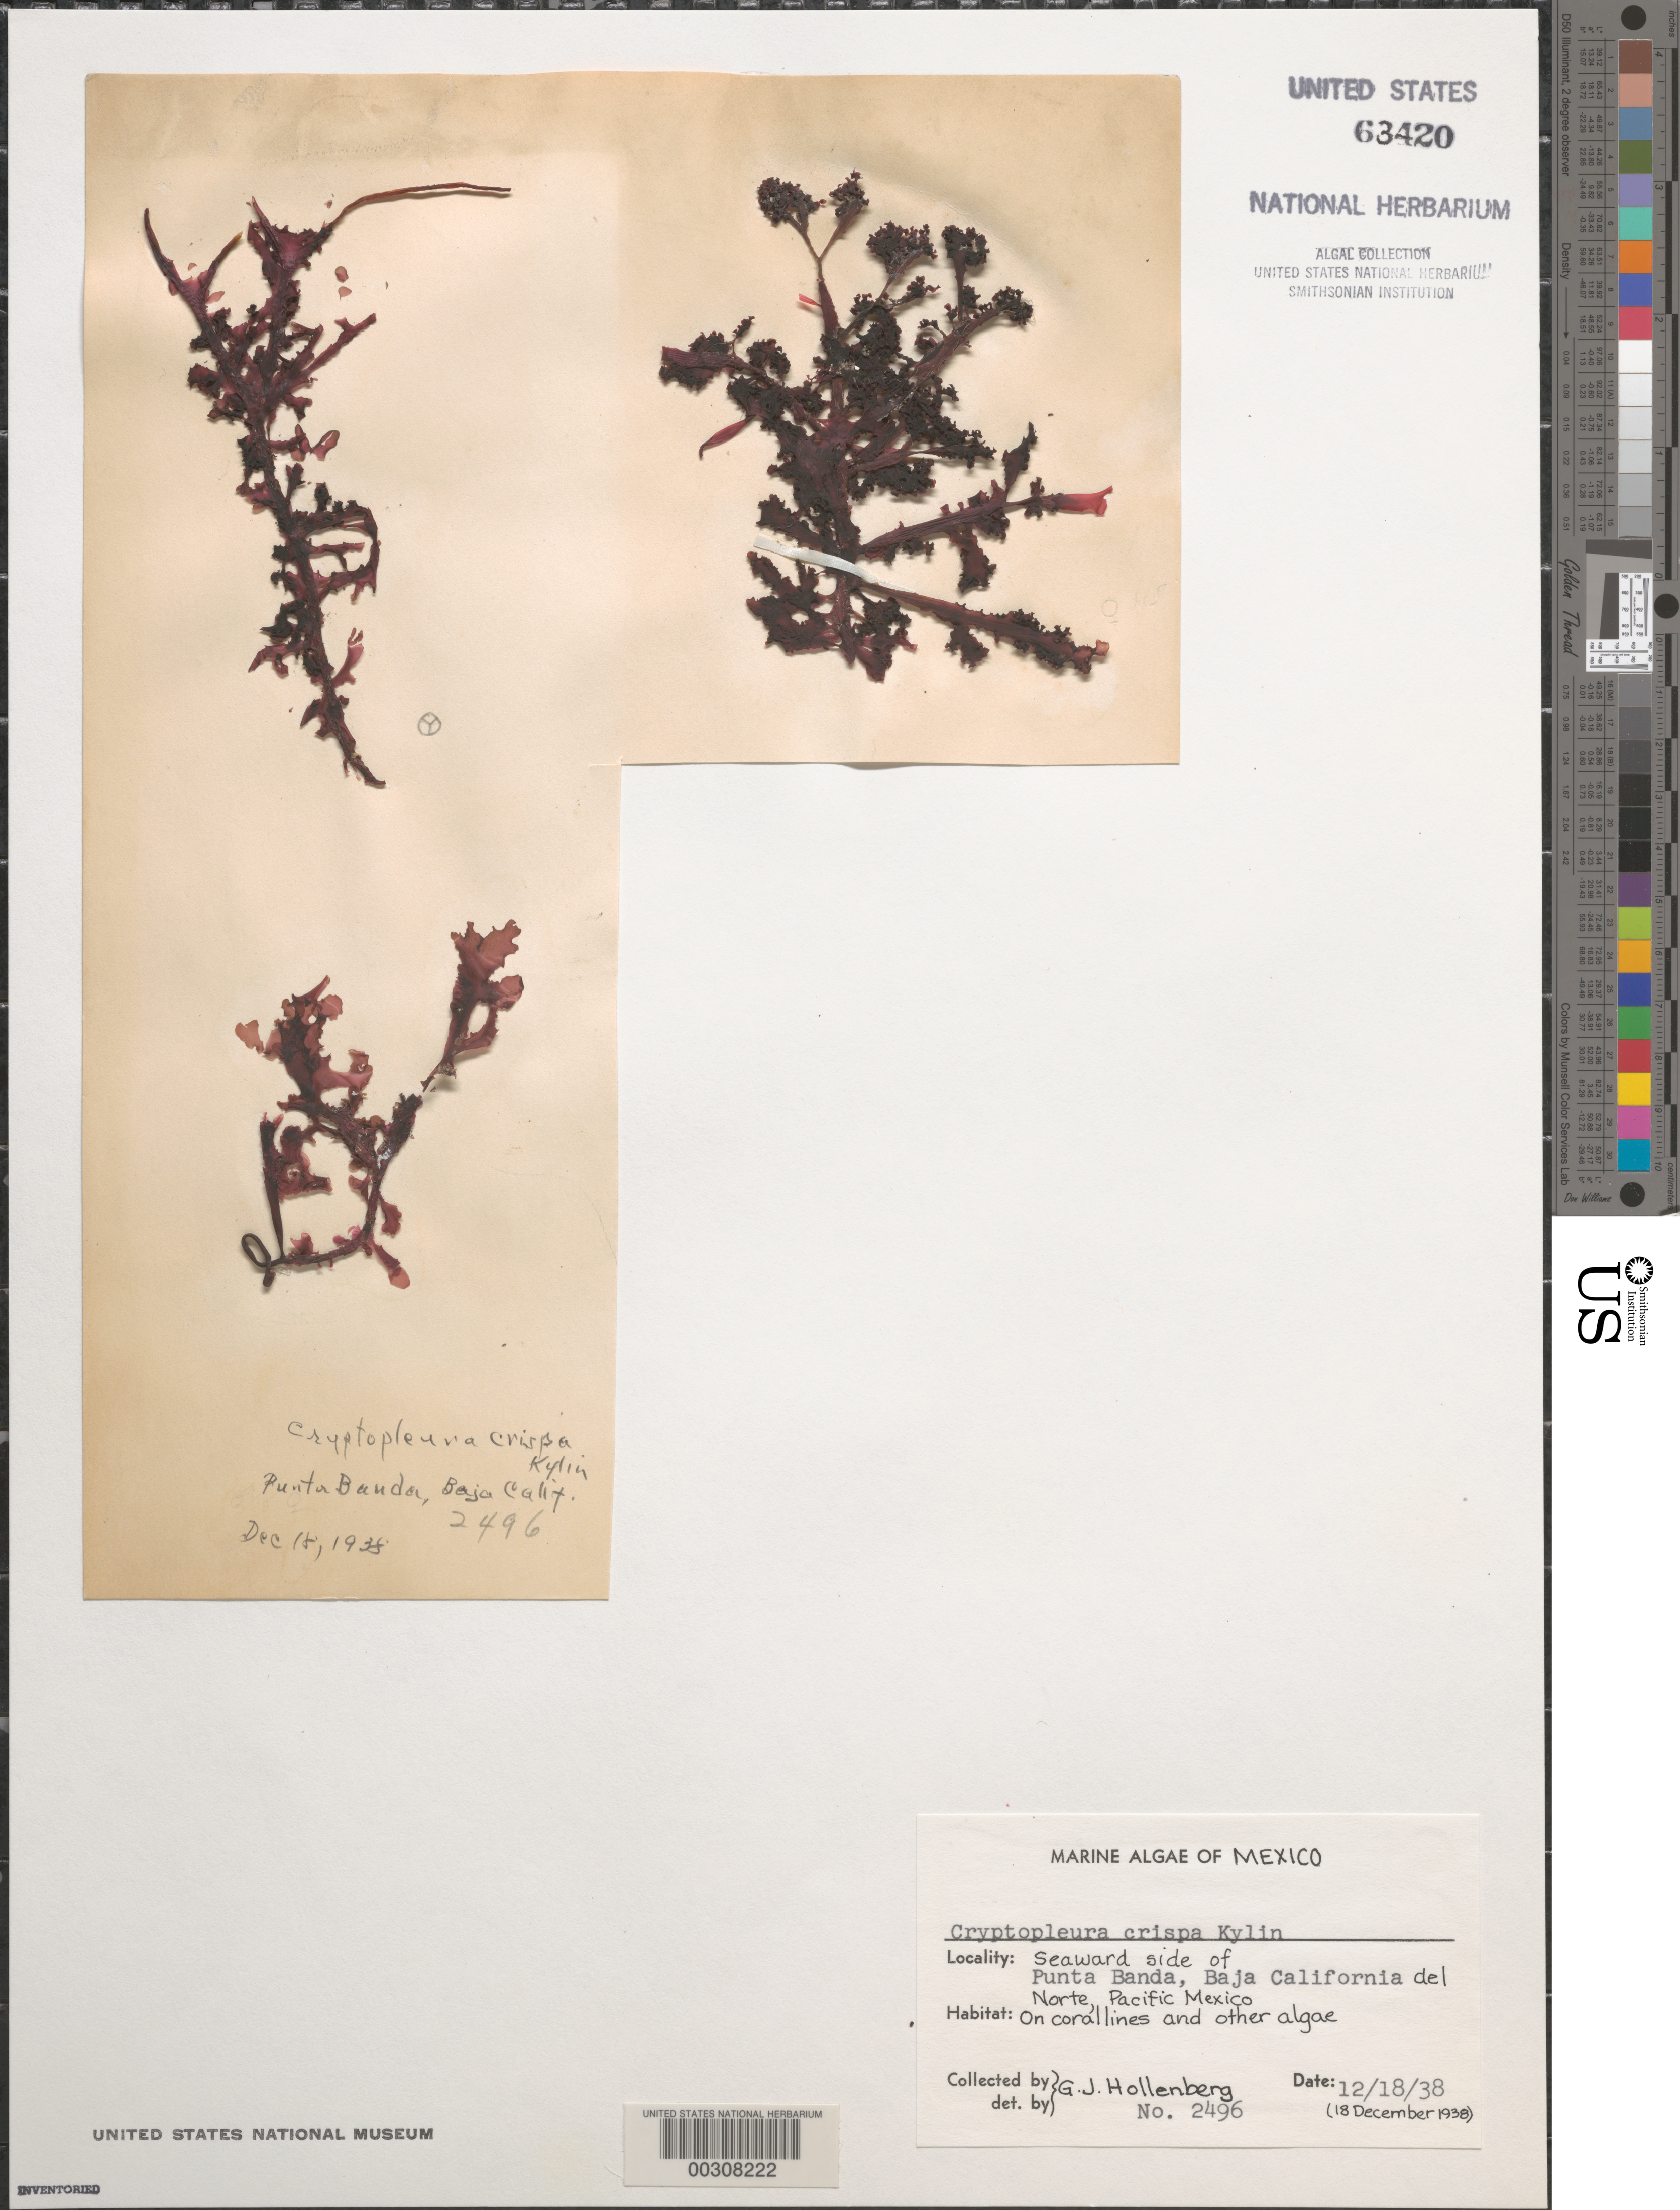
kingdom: Plantae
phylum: Rhodophyta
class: Florideophyceae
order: Ceramiales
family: Delesseriaceae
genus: Cryptopleura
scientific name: Cryptopleura crispa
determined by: Hollenberg, George J.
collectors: G. Hollenberg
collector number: GJH 2496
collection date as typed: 18 Dec 1938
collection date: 1938-12-18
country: Mexico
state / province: Baja California Norte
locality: Seaward side of Punta Banda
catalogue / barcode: US 63420